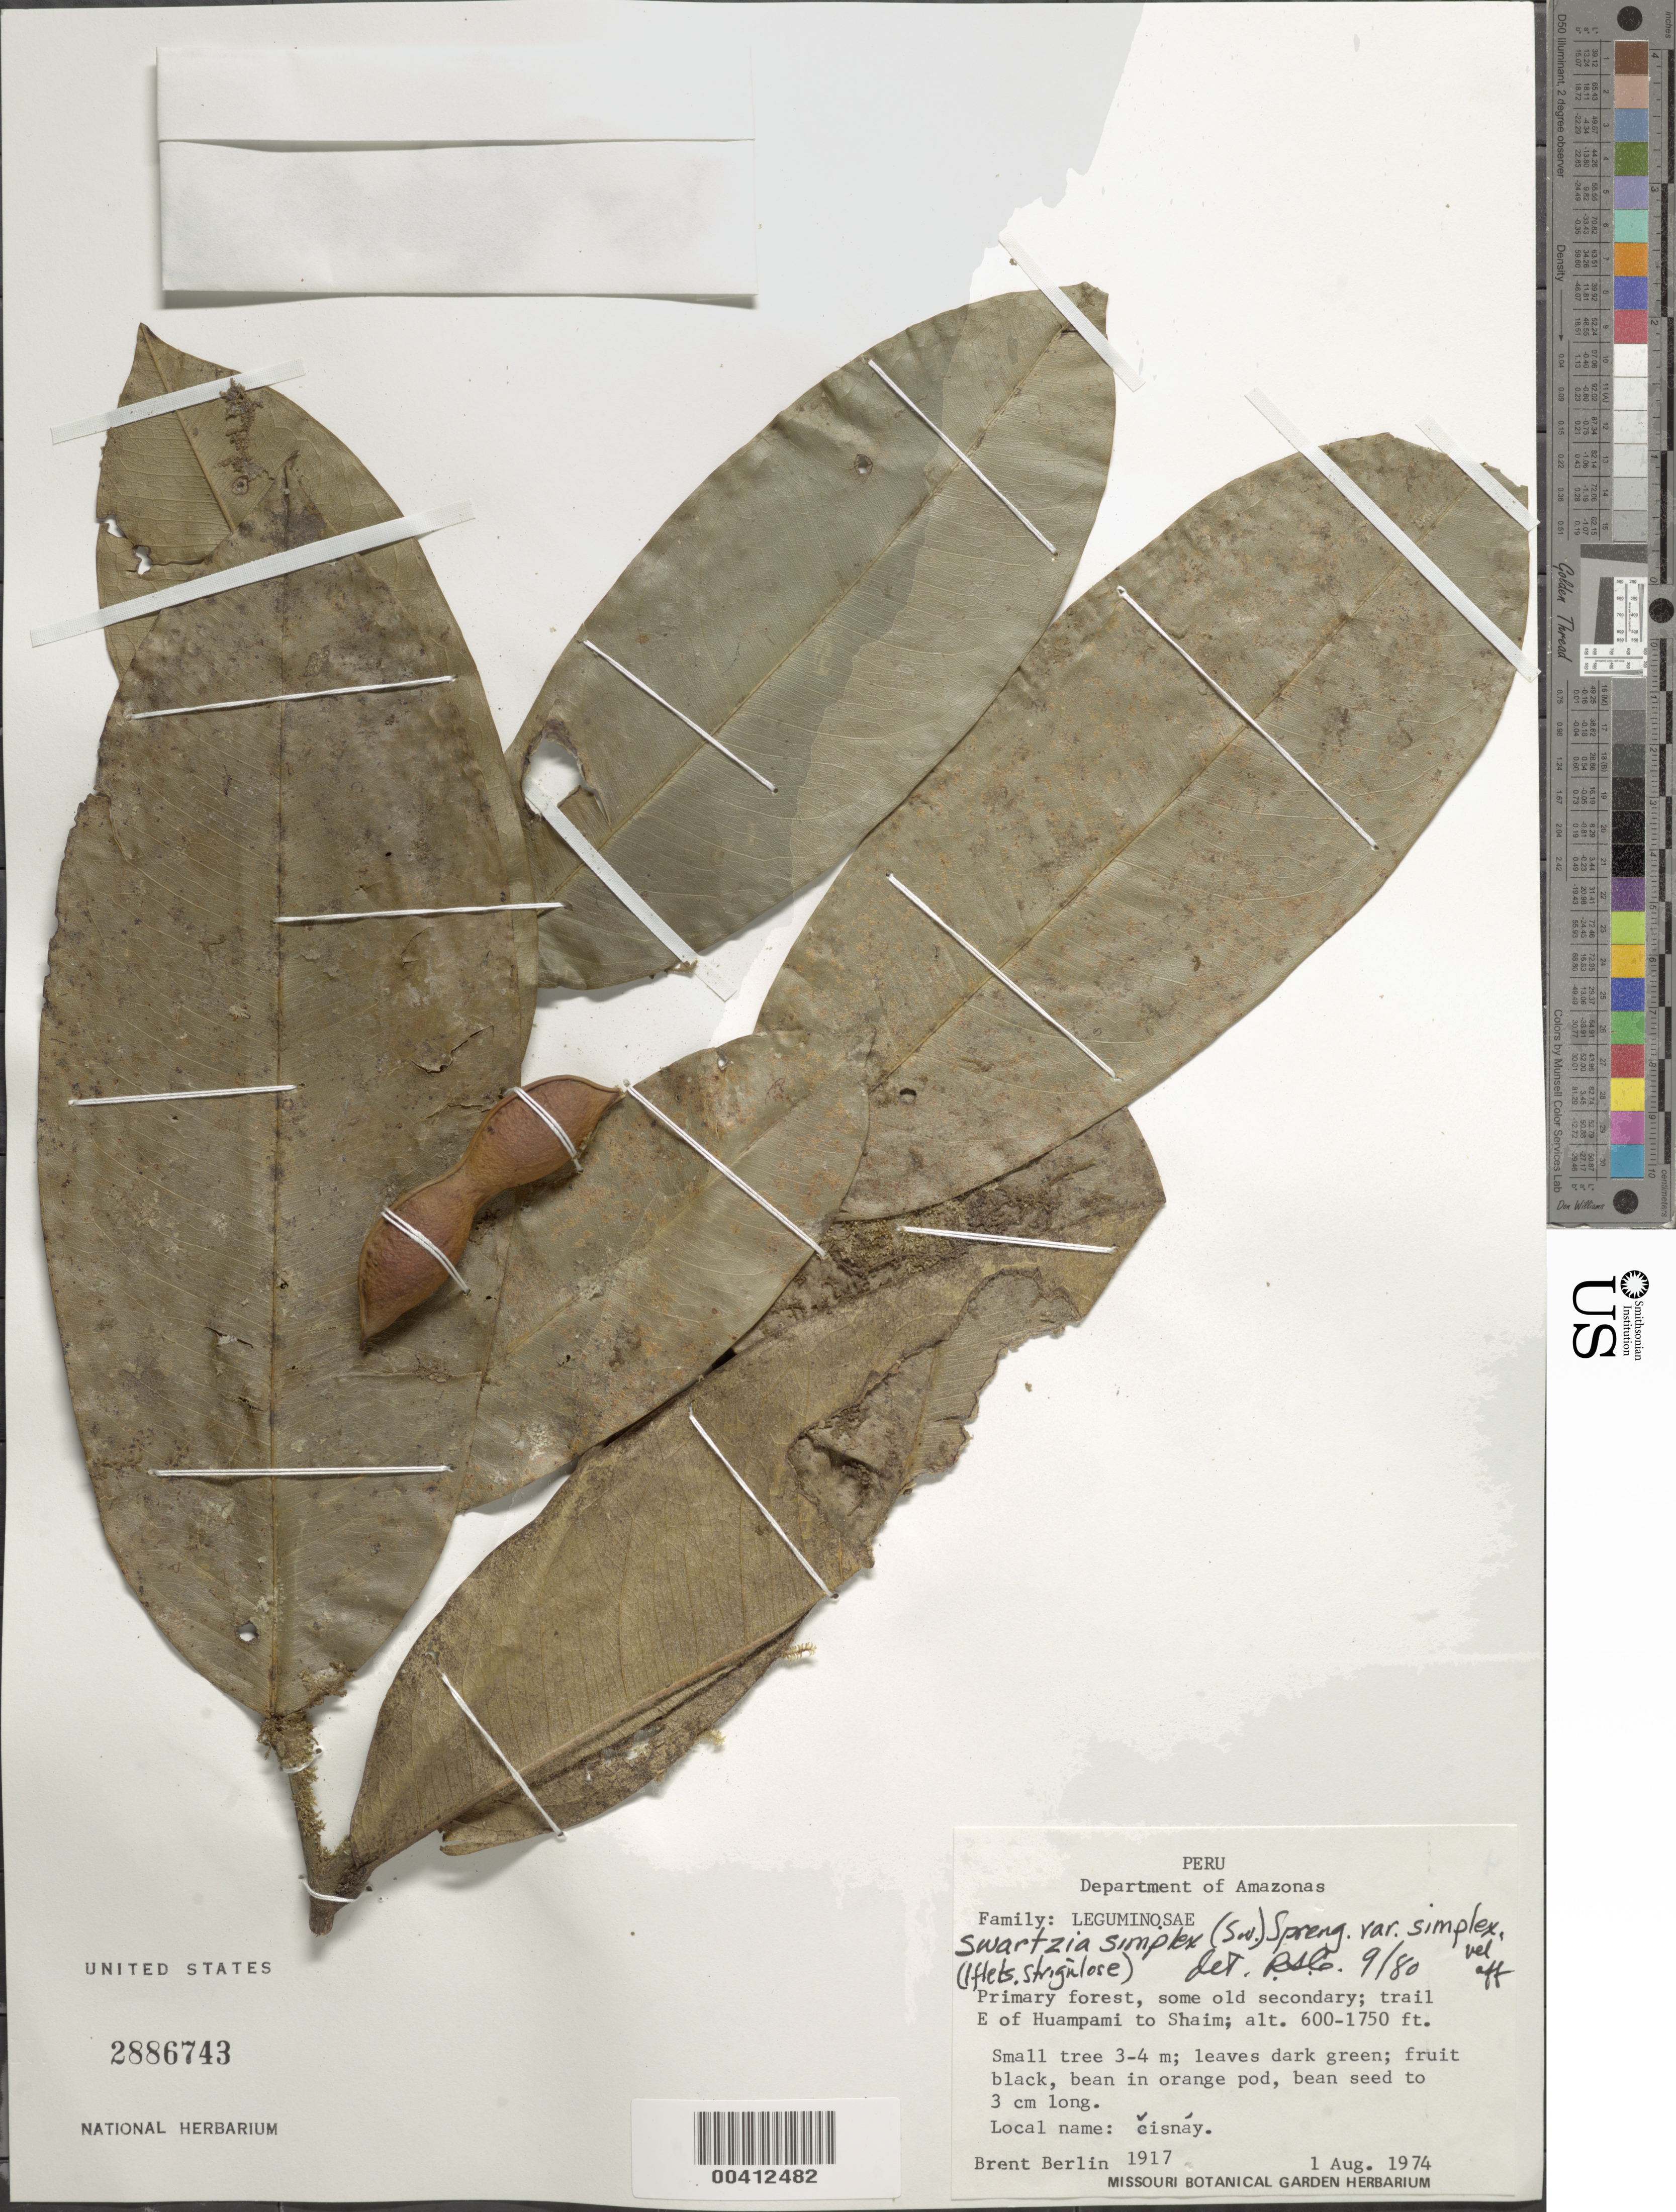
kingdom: Plantae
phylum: Tracheophyta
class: Magnoliopsida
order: Fabales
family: Fabaceae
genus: Swartzia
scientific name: Swartzia simplex var. ochnacea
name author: (DC.) R.S. Cowan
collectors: B. Berlin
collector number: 1917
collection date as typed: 01 Aug 1974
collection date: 1974-08-01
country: Peru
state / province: Amazonas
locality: Huampami to Shaim, trail E of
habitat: Primary forest, some old secondary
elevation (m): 183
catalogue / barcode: US 2886743